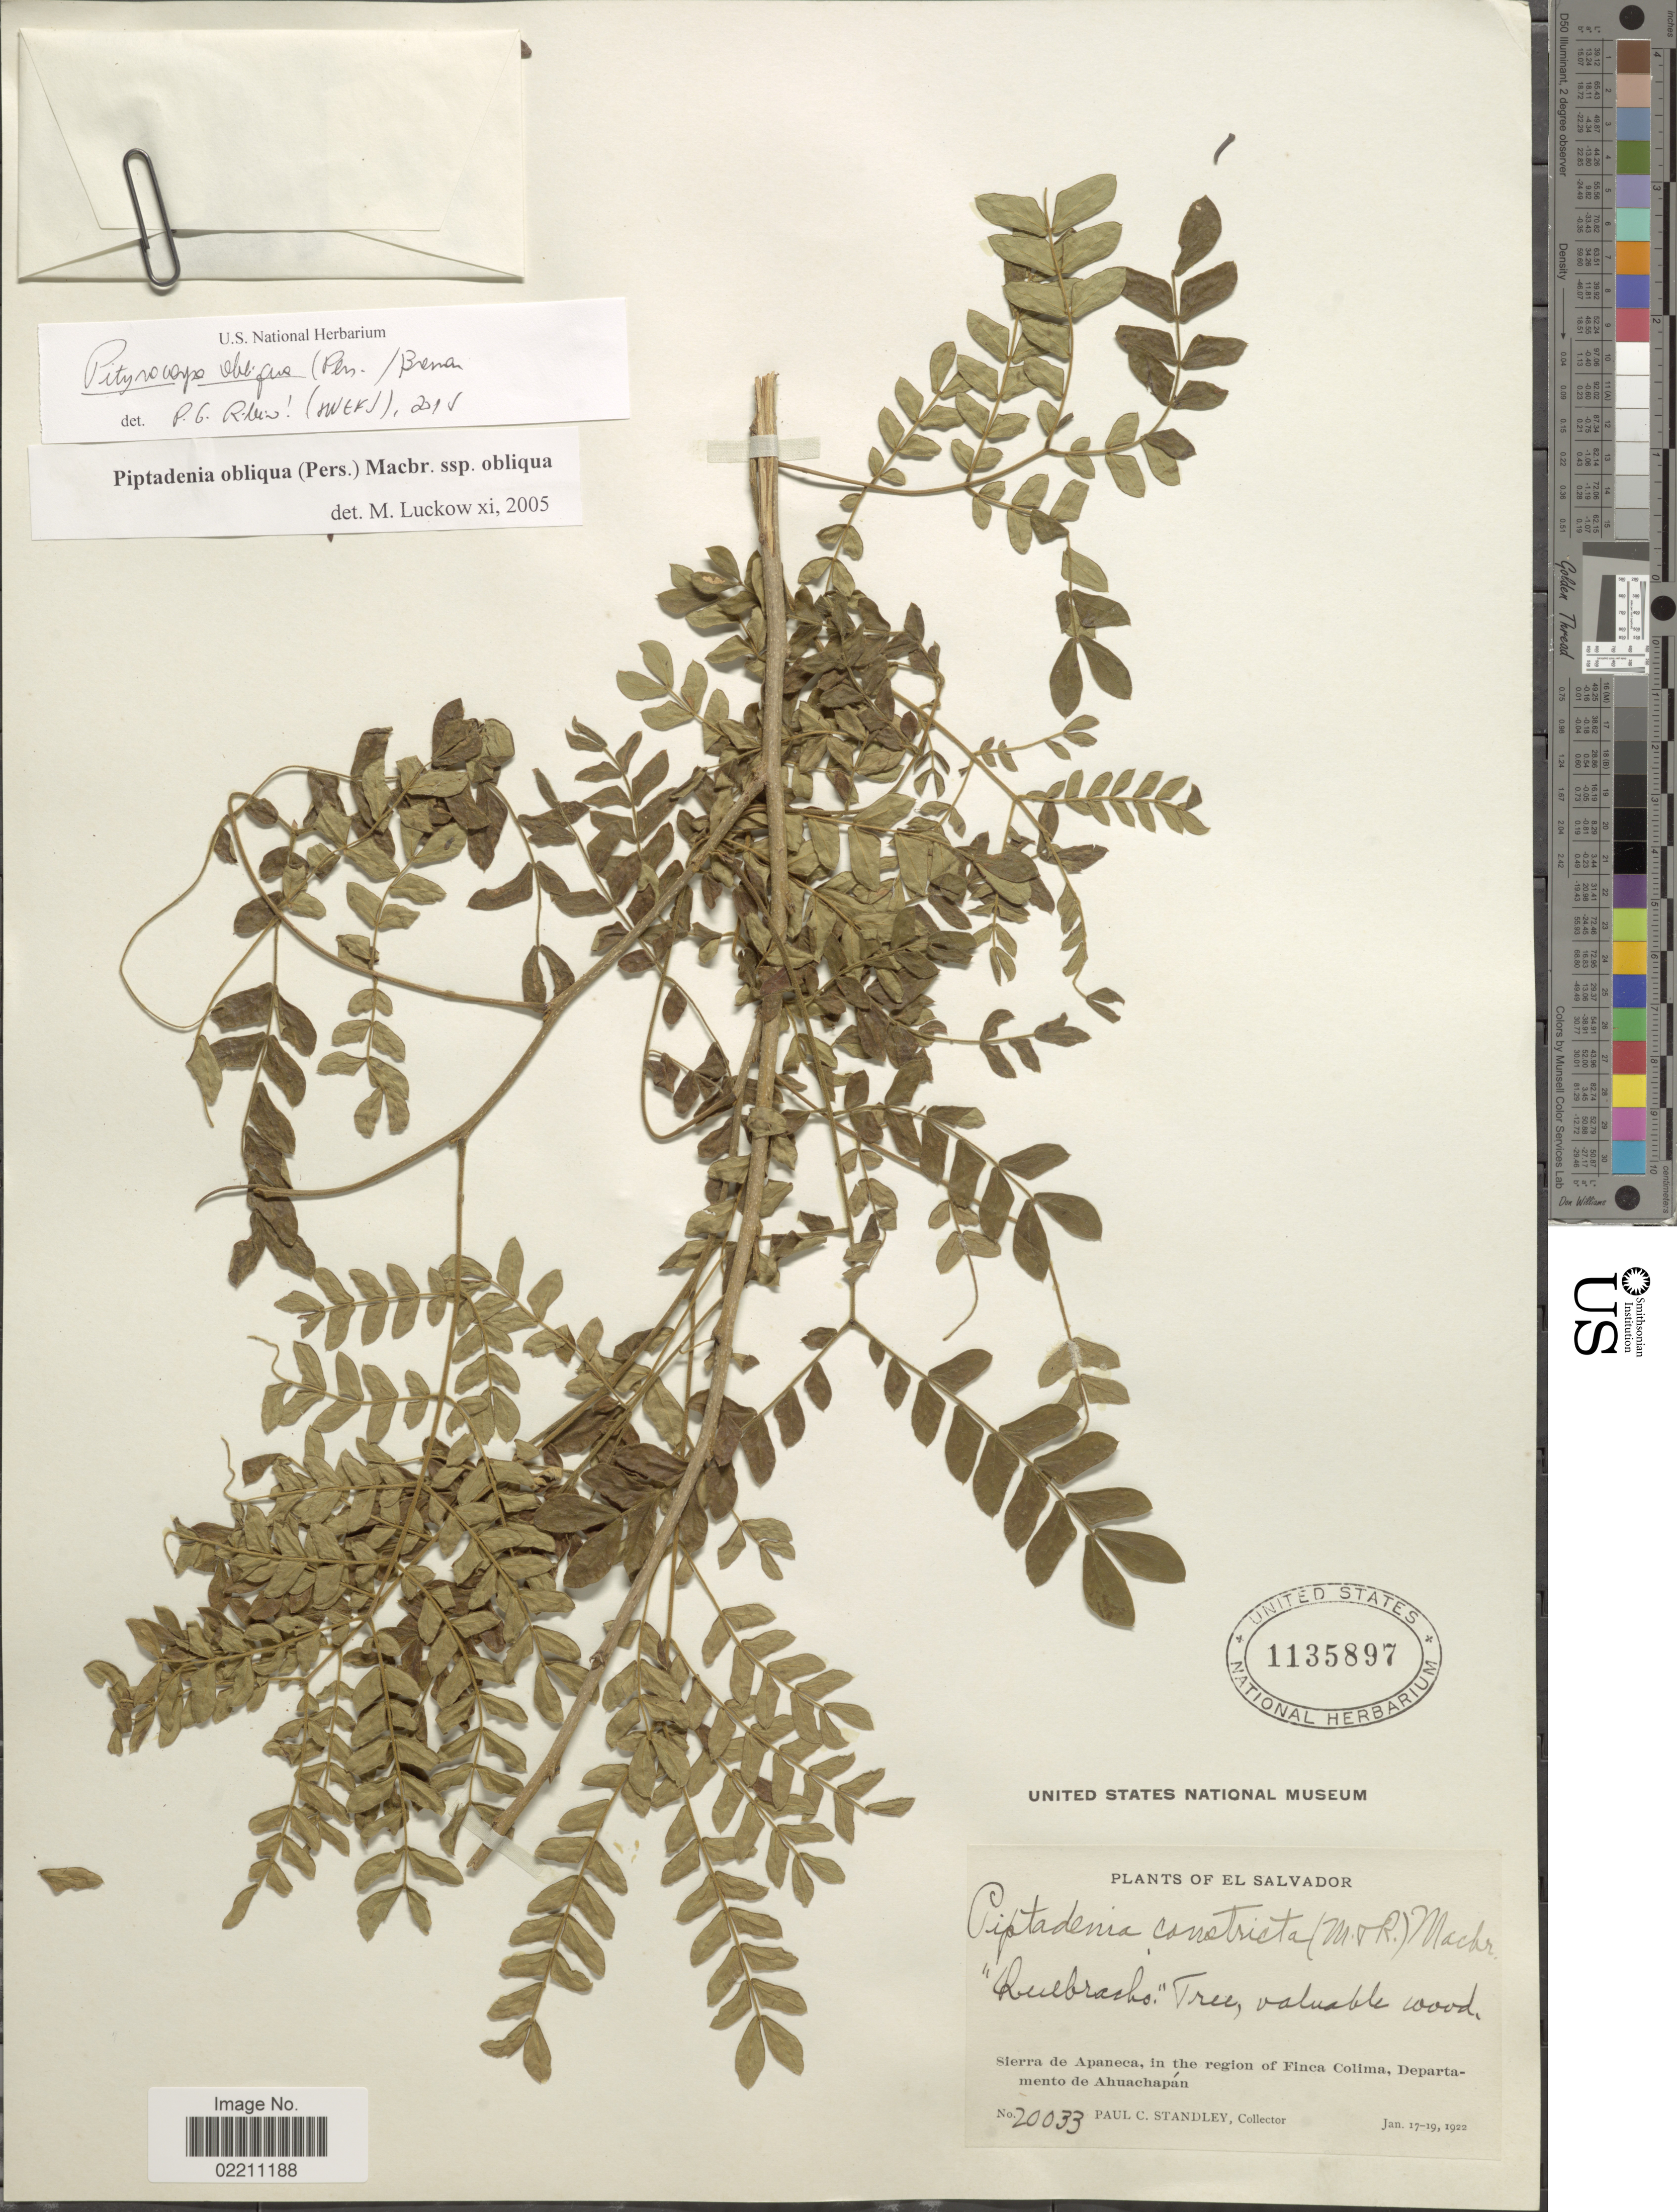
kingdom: Plantae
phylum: Tracheophyta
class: Magnoliopsida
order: Fabales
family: Fabaceae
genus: Pityrocarpa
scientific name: Pityrocarpa obliqua subsp. obliqua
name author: (Pers.) Brenan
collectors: P. C. Standley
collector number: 20033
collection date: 1922-01-17/1922-01-19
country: El Salvador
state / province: Ahuachapan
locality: Sierra de Apaneca, in the region of Finca Colima, Departamento de Ahuachapan.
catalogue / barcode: US 1135897